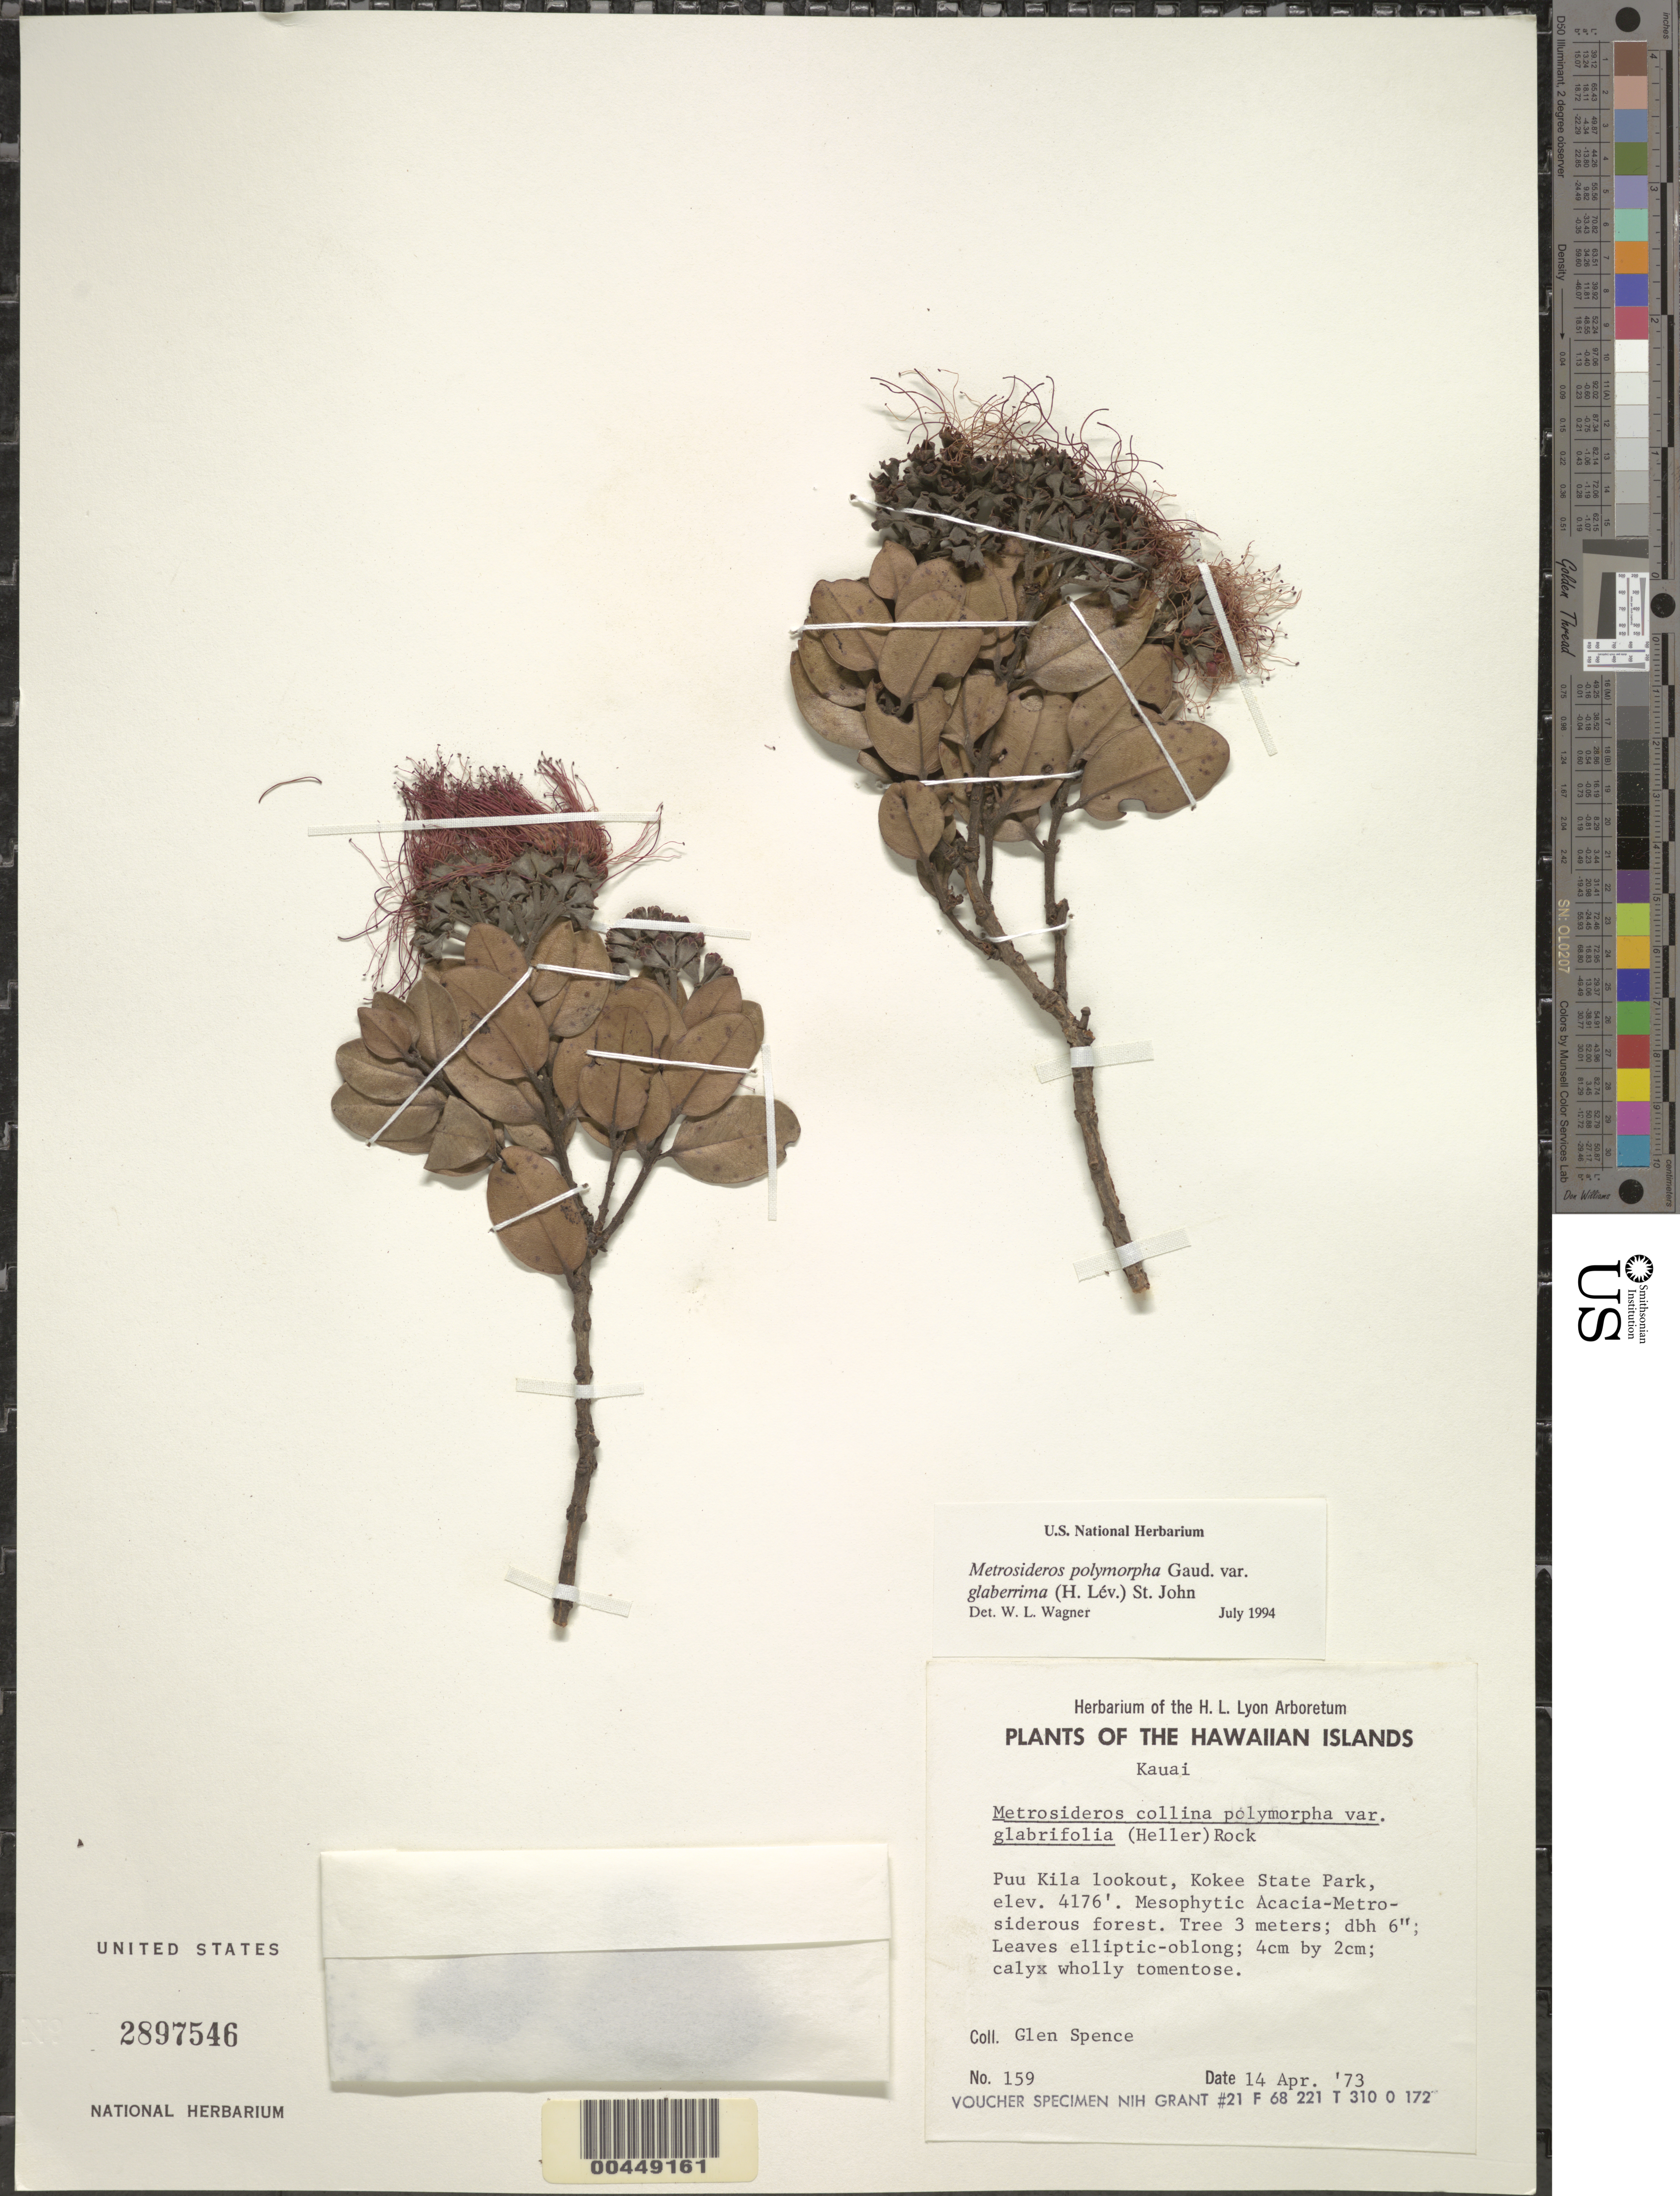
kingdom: Plantae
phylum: Tracheophyta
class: Magnoliopsida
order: Myrtales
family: Myrtaceae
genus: Metrosideros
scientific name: Metrosideros polymorpha var. glaberrima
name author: (H. Lév.) H. St. John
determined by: Wagner, W. L., (BOT), Smithsonian Institution - National Museum of Natural History (UNITED STATES)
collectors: G. Spence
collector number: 159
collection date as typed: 14 Apr 1973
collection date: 1973-04-14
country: United States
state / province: Hawaii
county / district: Kauai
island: Kaua'i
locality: Puu Kila Lookout, Kokee State Park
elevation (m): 1273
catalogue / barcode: US 2897546